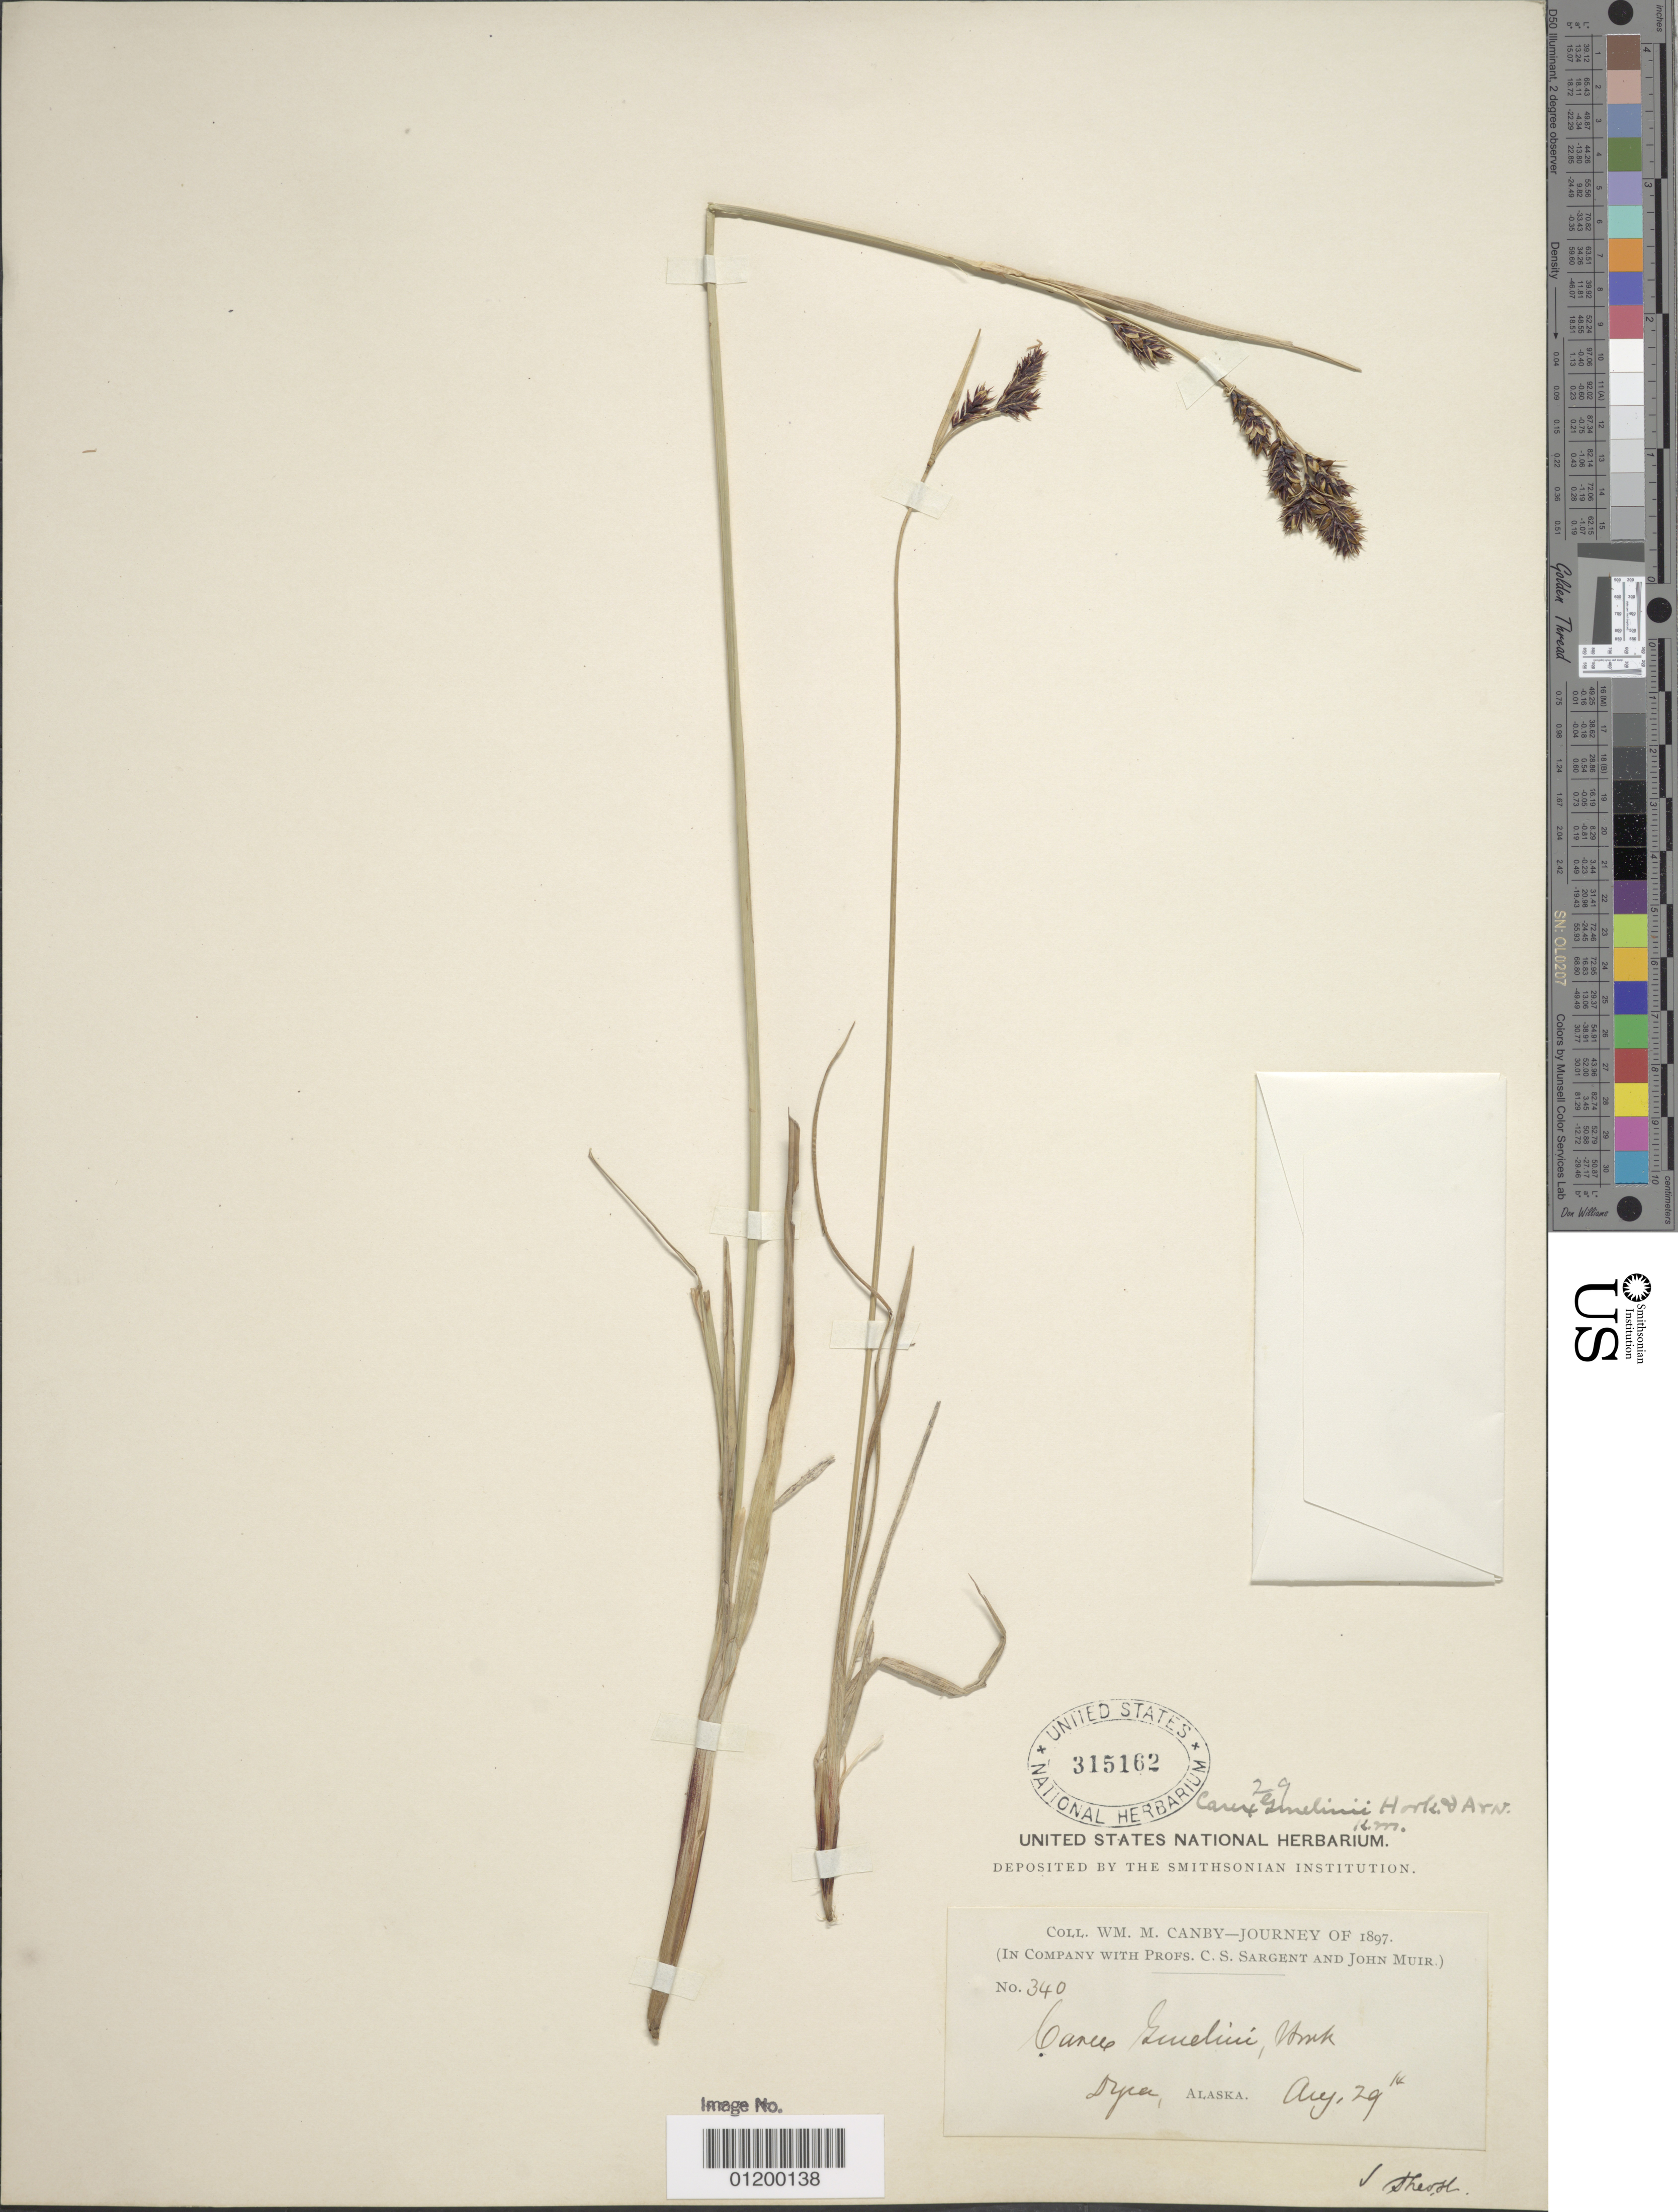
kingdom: Plantae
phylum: Tracheophyta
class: Liliopsida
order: Poales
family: Cyperaceae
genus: Carex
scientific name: Carex gmelinii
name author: Hook. & Arn.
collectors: W. M. Canby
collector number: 340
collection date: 1897-08-29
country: United States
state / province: Alaska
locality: Dyea.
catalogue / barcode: US 315162